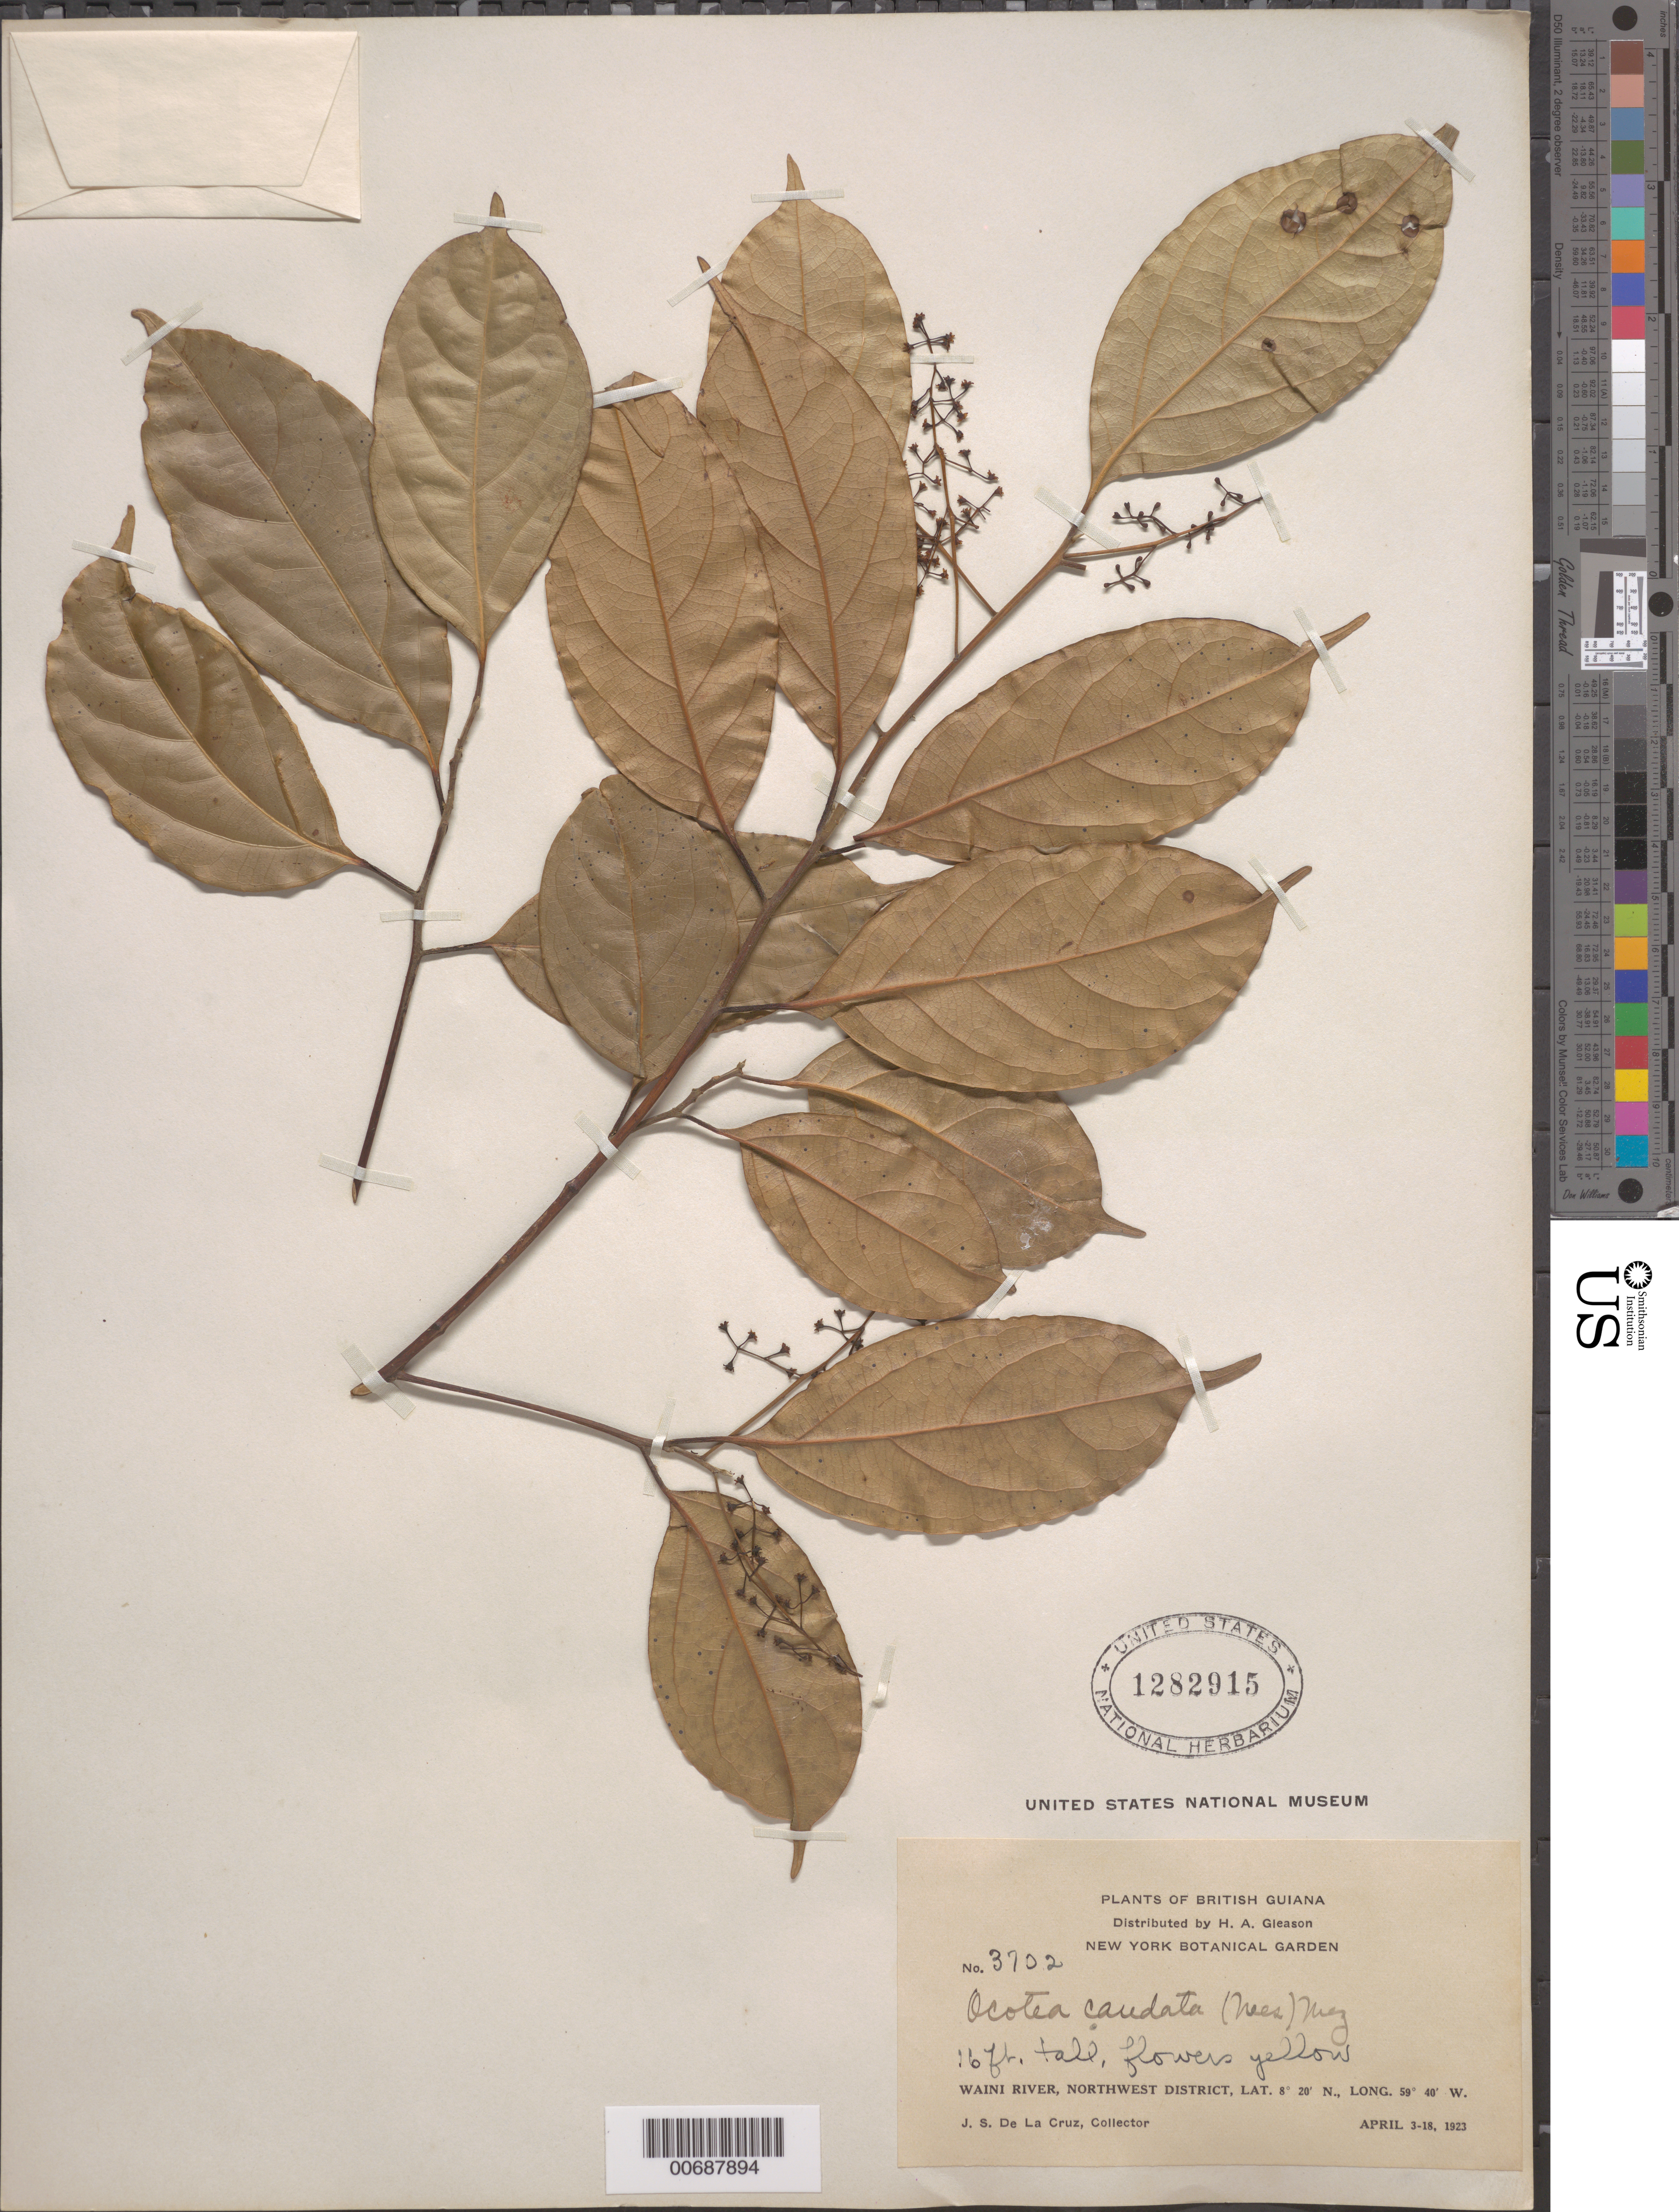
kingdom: Plantae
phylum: Tracheophyta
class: Magnoliopsida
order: Laurales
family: Lauraceae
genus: Ocotea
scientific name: Ocotea caudata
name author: (Nees) Mez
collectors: J. S. de la Cruz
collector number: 3702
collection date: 1923-04-03/1923-04-18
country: Guyana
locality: British Guiana. Waini River, Northwest District.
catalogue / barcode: US 1282915